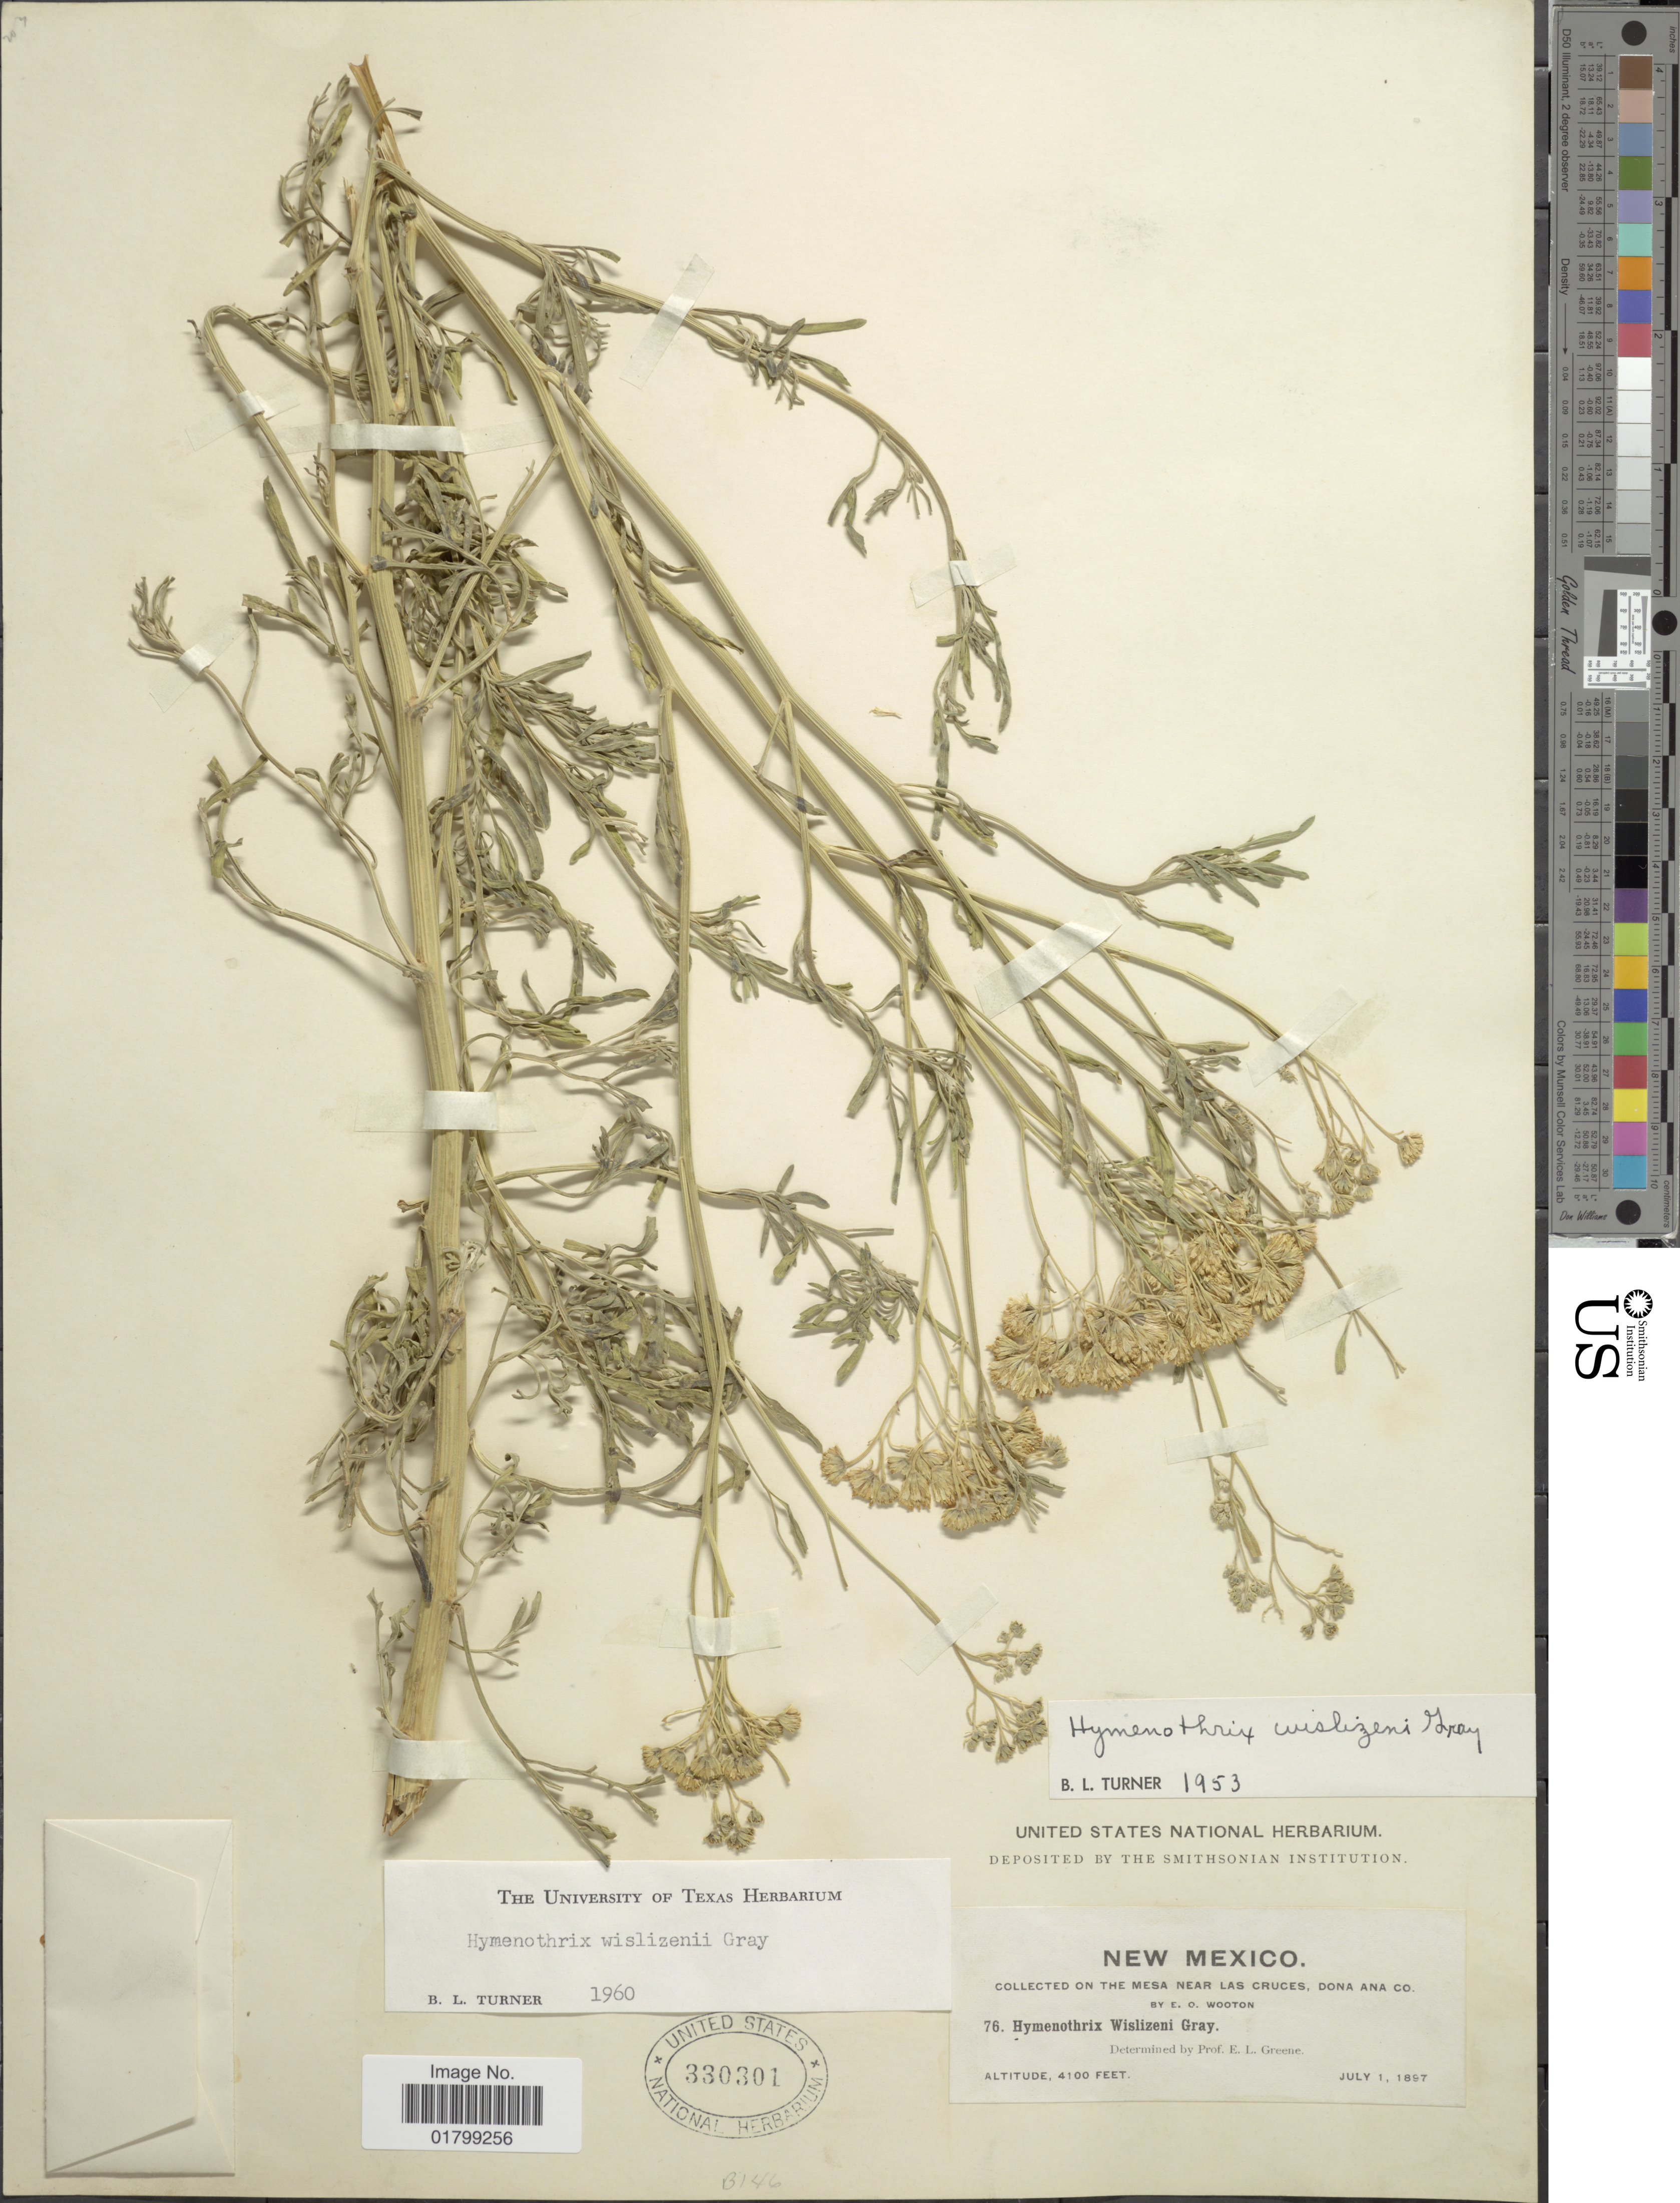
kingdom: Plantae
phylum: Tracheophyta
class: Magnoliopsida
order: Asterales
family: Asteraceae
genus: Hymenothrix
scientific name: Hymenothrix wislizenii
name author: A. Gray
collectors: E. O. Wooton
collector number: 76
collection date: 1897-07-01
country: United States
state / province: New Mexico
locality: Mesa near Las Cruces, Dona Ana Co.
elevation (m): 1250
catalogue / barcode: US 330301